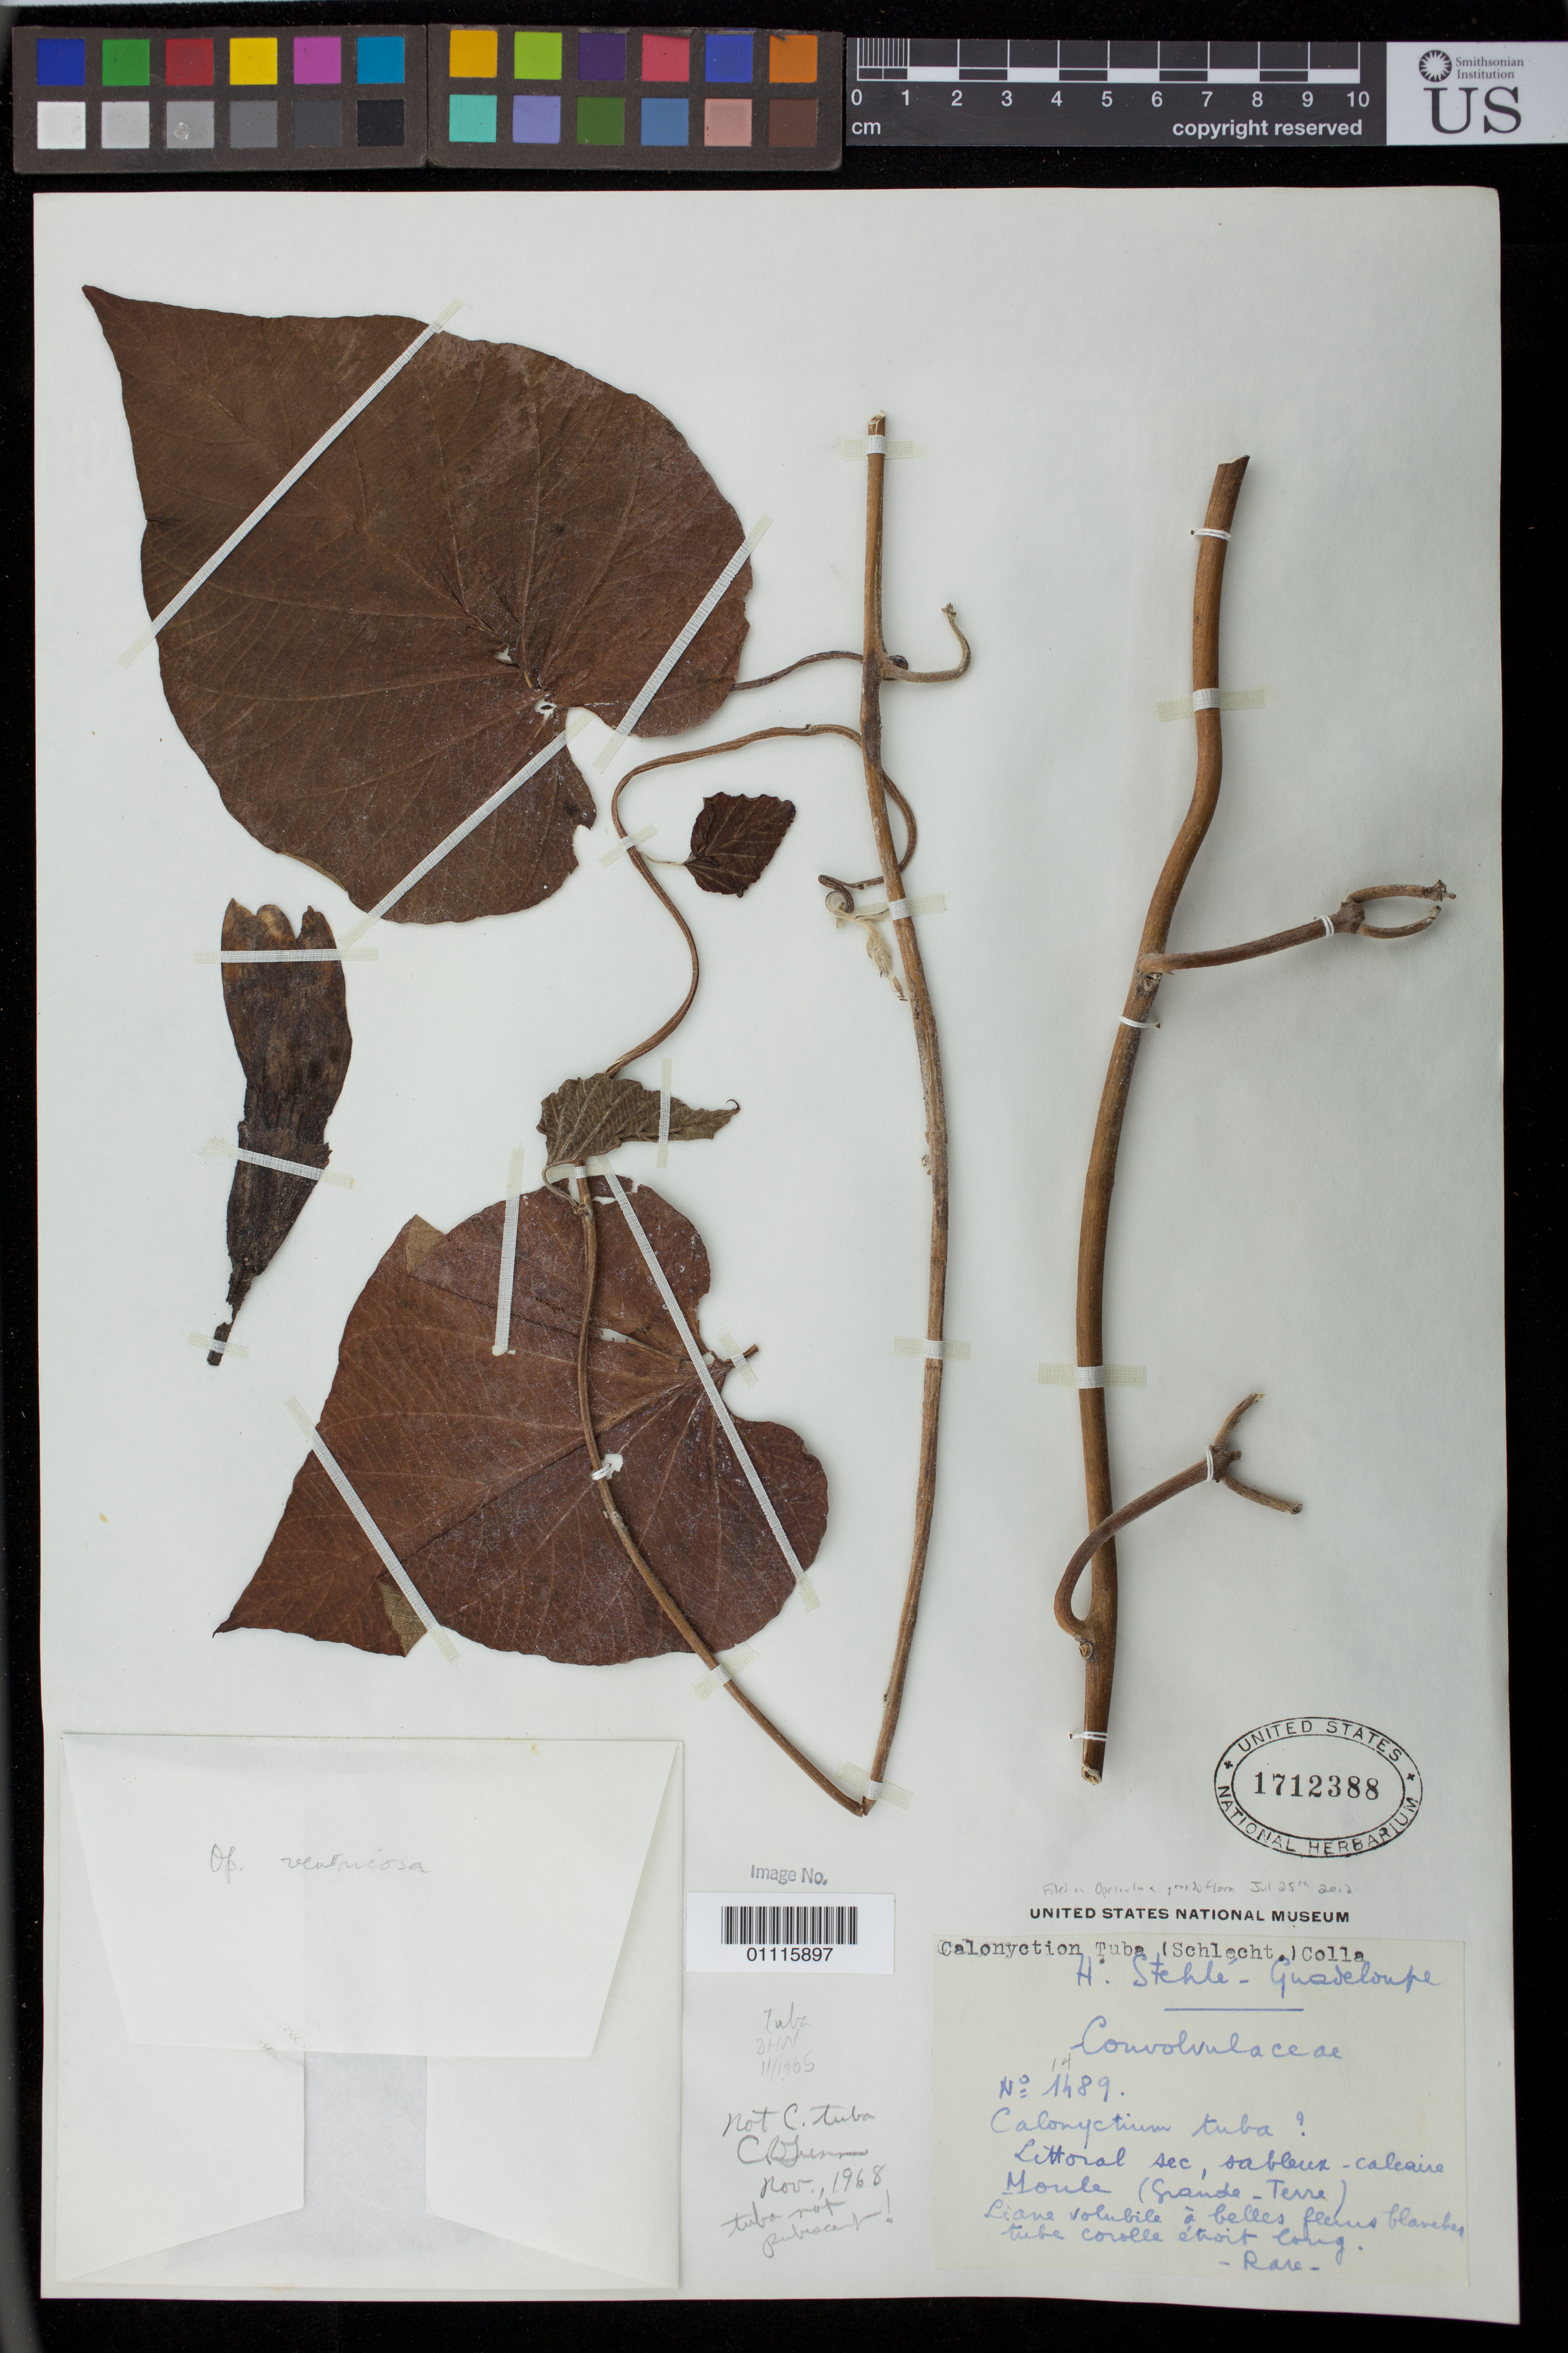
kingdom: Plantae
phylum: Tracheophyta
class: Magnoliopsida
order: Solanales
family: Convolvulaceae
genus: Operculina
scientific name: Operculina ventricosa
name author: (Aubl.) Barb. Rodr.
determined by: Staples, G. W.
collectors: H. Stehlé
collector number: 1489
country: Guadeloupe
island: Grande Terre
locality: Moule. Littoral sec sableux-calcaire.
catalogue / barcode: US 1712388